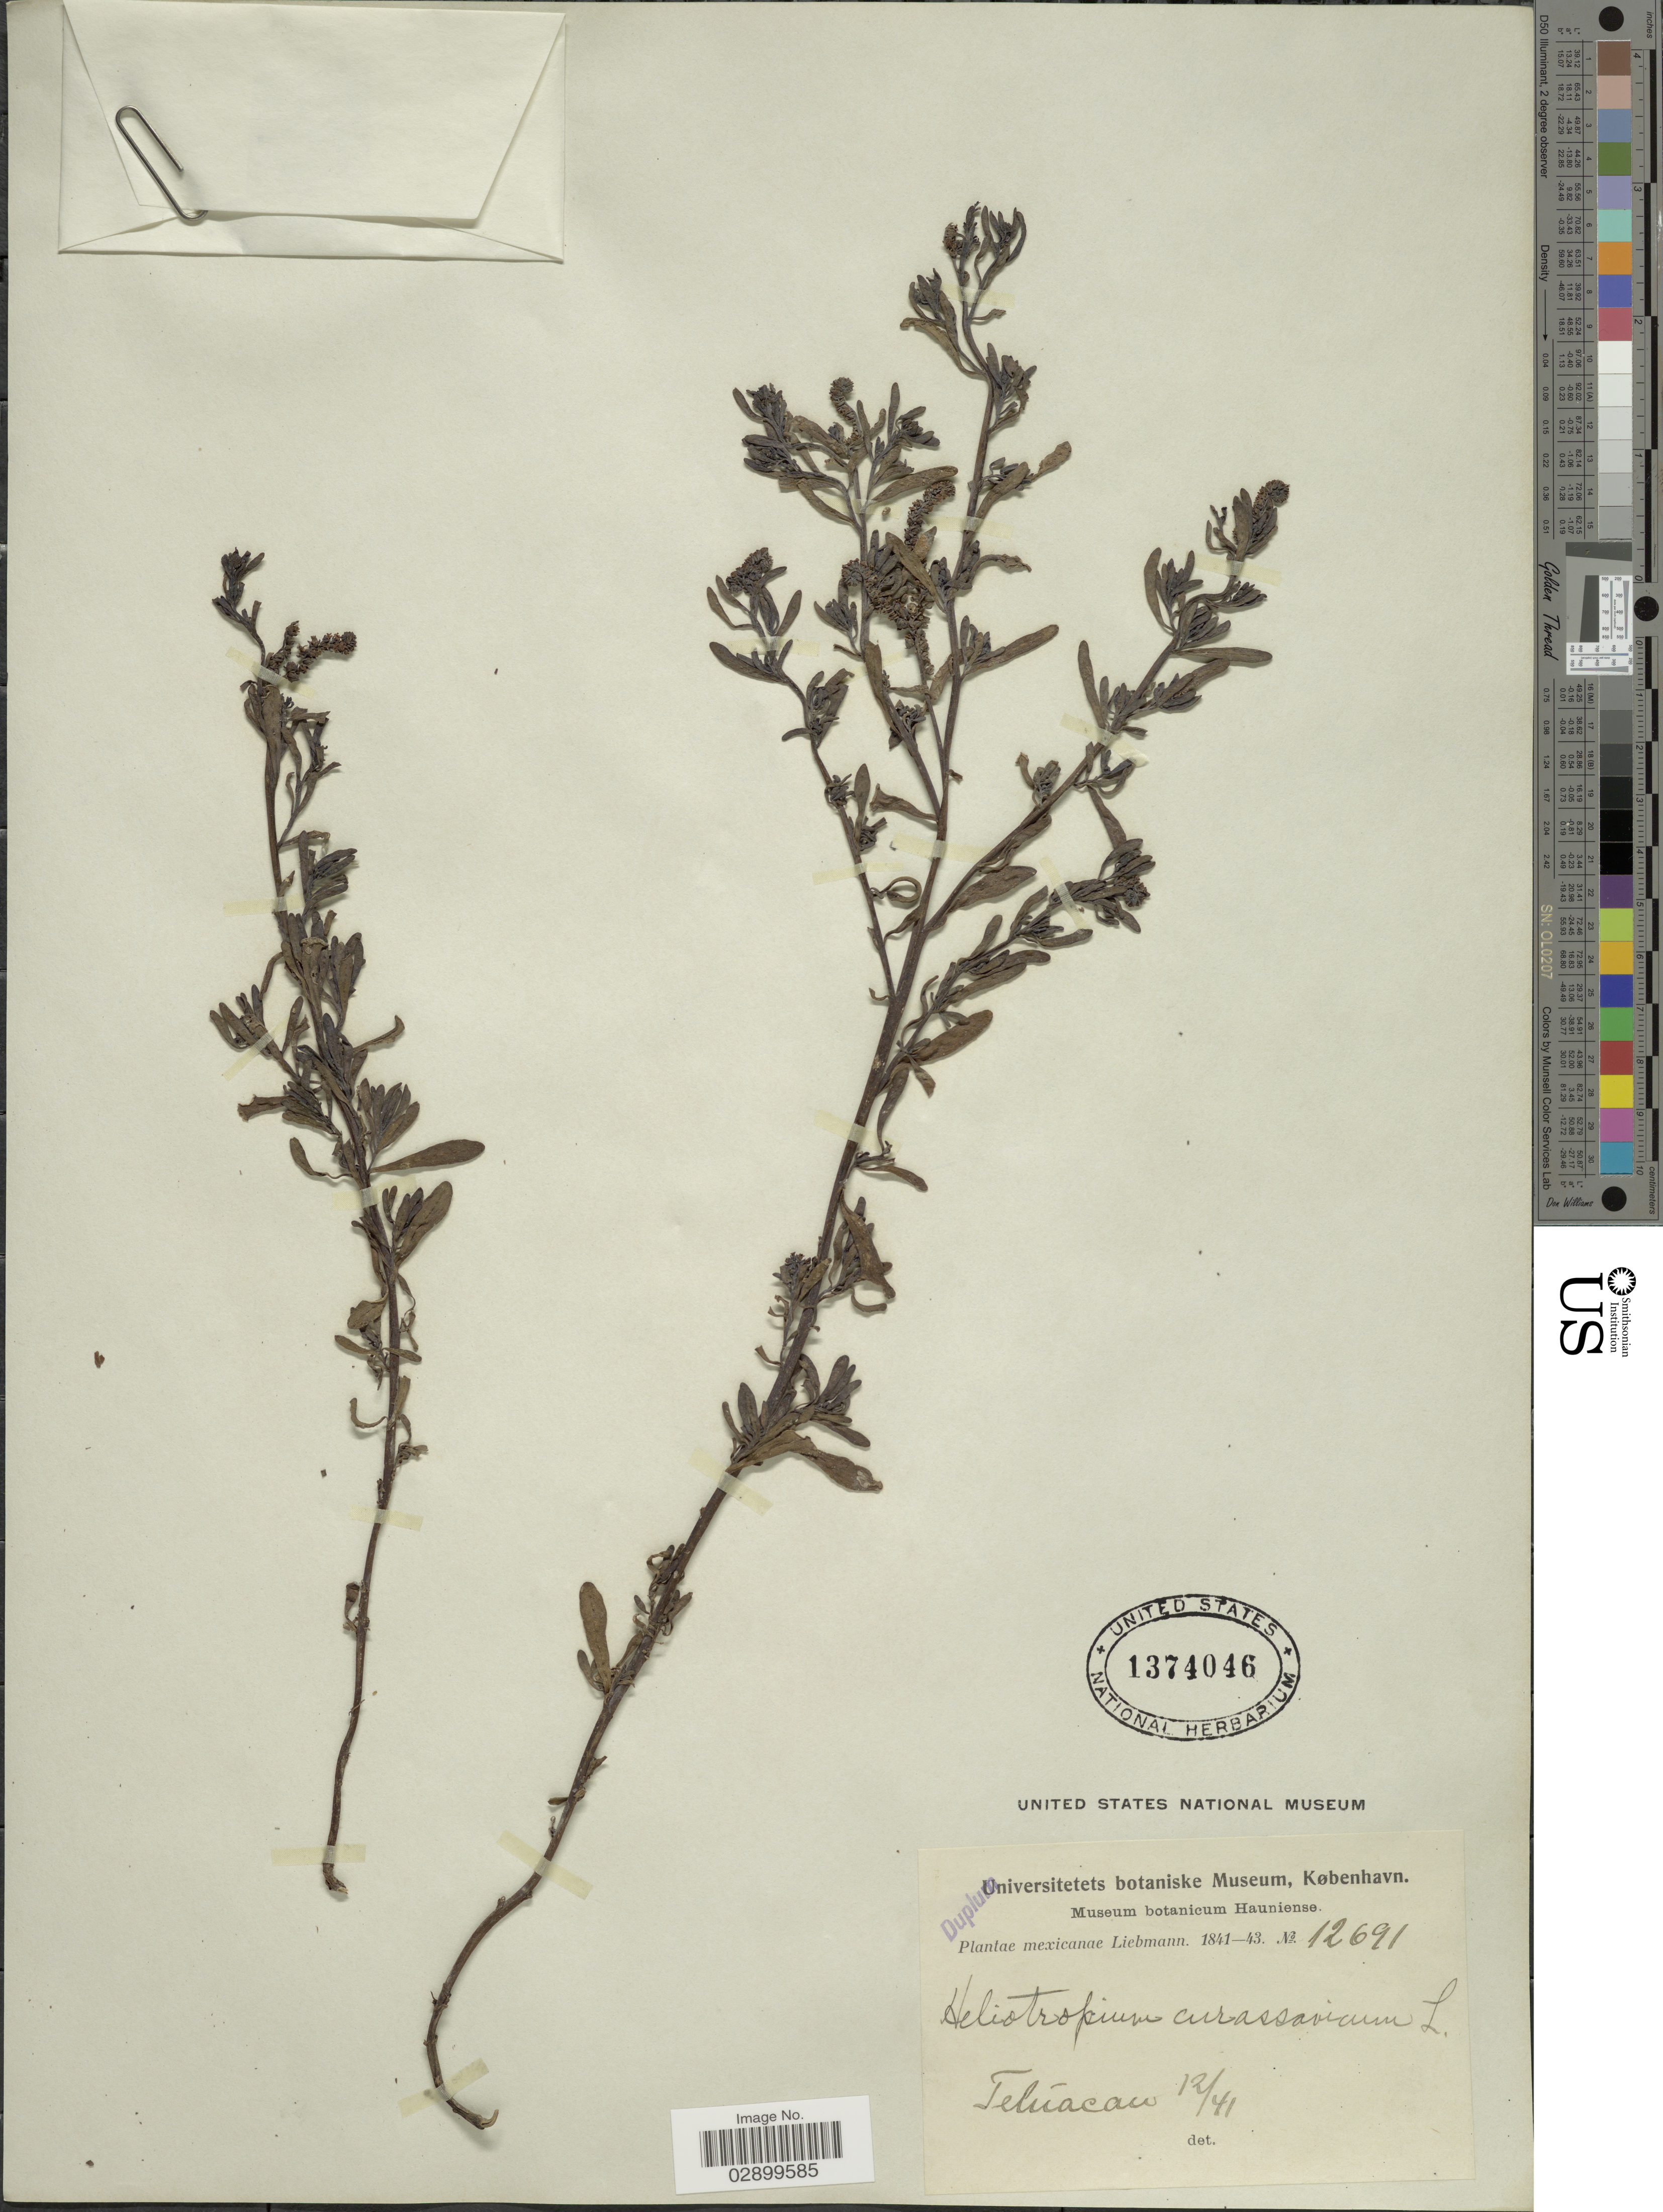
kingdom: Plantae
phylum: Tracheophyta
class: Magnoliopsida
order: Boraginales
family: Heliotropiaceae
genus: Heliotropium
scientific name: Heliotropium curassavicum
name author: L.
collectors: Liebmann, --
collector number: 12691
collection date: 1841-12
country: Mexico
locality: Tehúacan.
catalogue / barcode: US 1374046